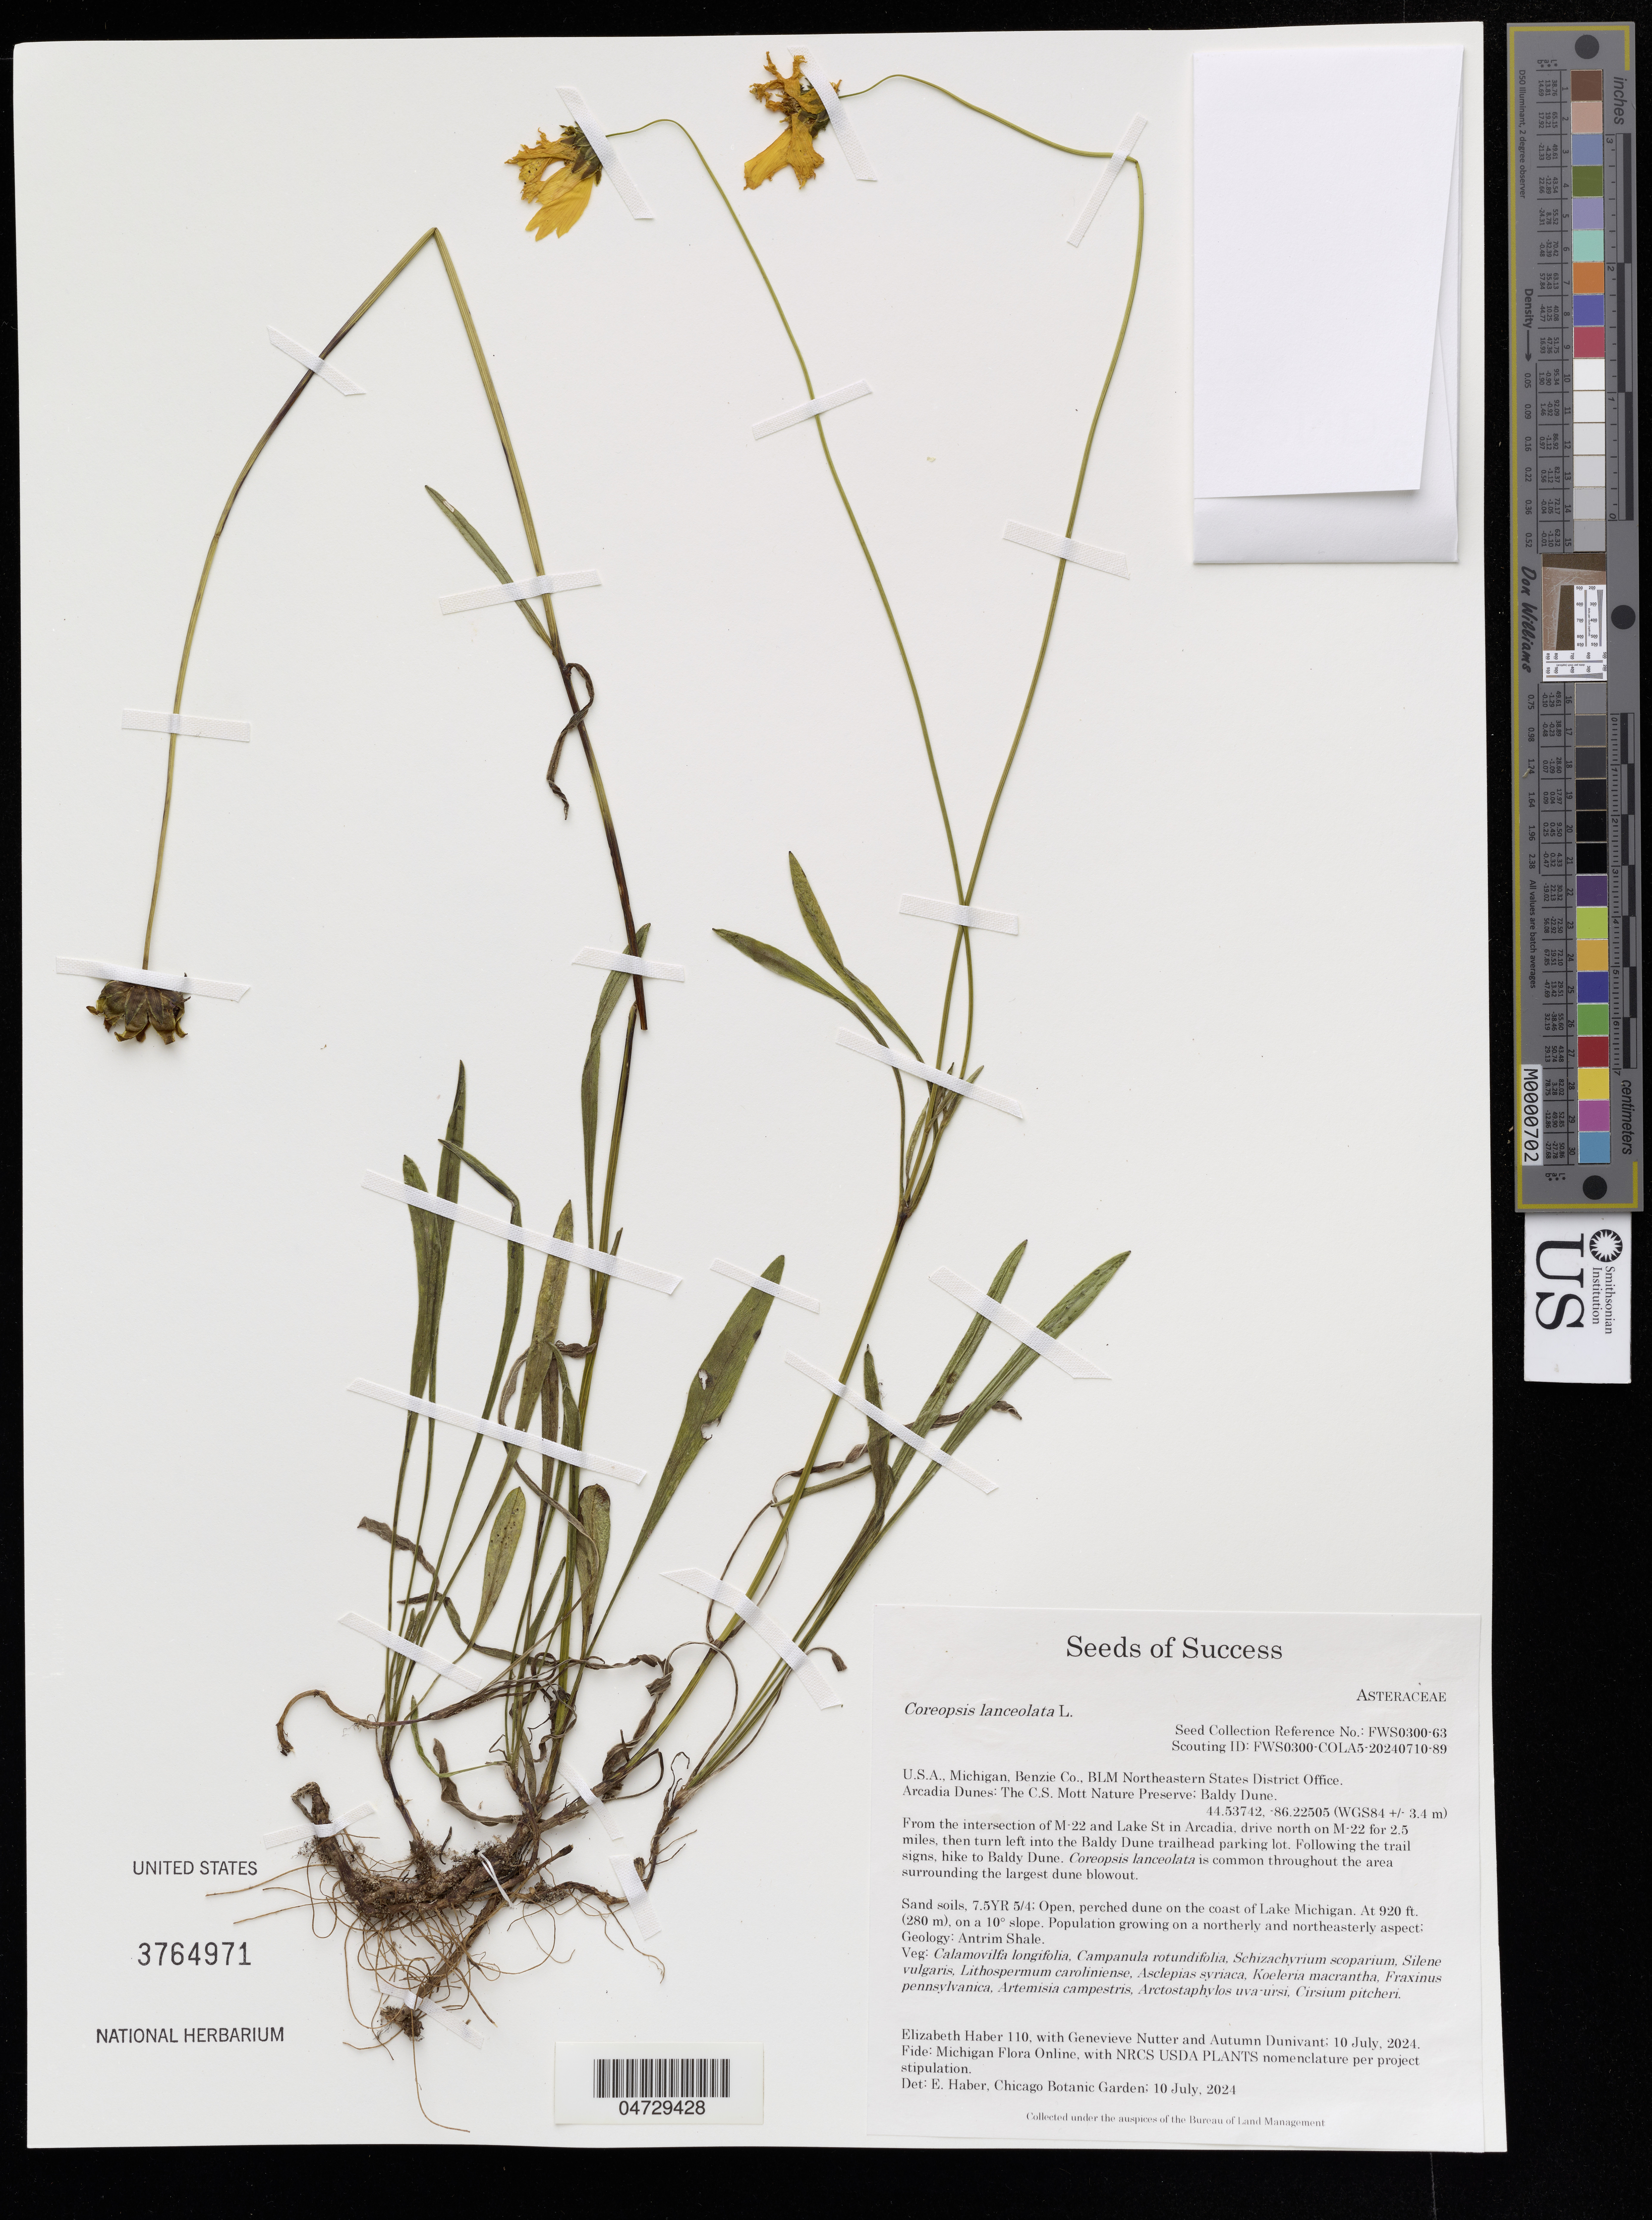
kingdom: Plantae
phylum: Tracheophyta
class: Magnoliopsida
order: Asterales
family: Asteraceae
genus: Coreopsis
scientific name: Coreopsis lanceolata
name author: L.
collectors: E. Haber, G. Nutter & A. Dunivant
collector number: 110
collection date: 2024-07-10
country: United States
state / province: Michigan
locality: Benzie Co., BLM Northeastern States District Office, Arcadia Dunes: The C.S. Mott Nature Preserve: Baldy Dune.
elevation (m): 280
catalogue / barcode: US 3764971